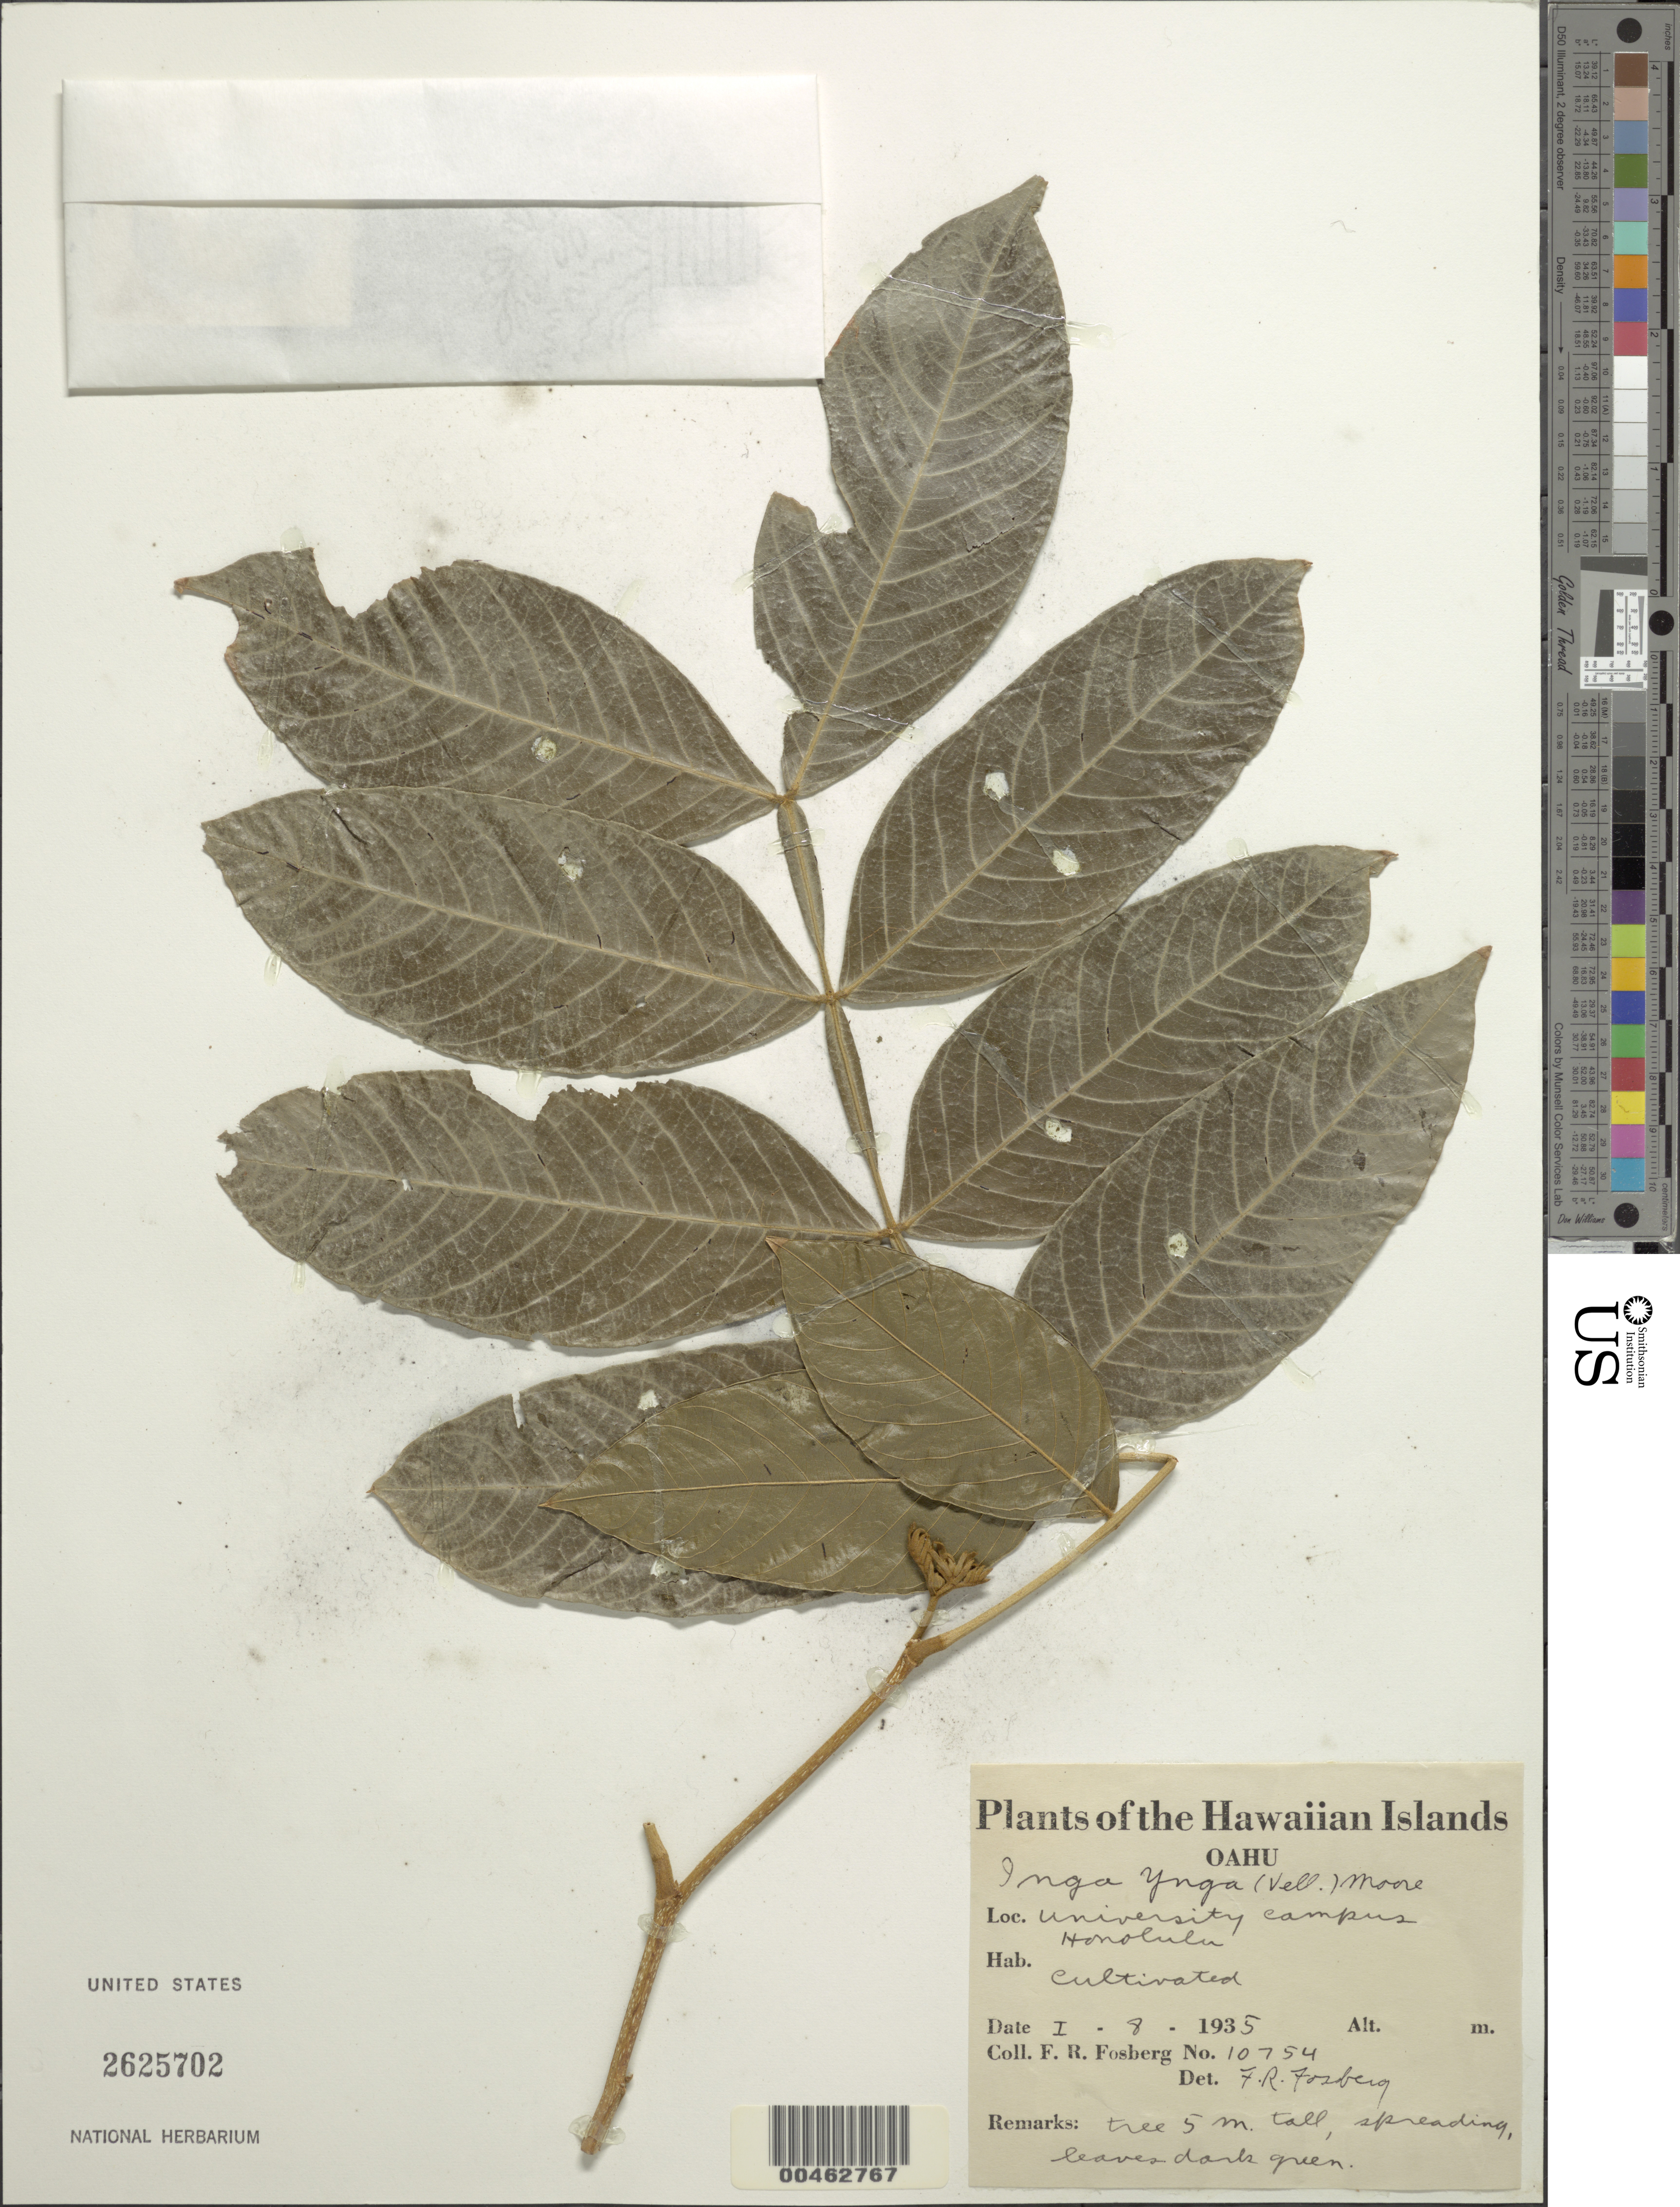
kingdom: Plantae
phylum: Tracheophyta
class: Magnoliopsida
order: Fabales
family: Fabaceae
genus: Inga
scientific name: Inga ynga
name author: (Vell.) J.W. Moore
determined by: Fosberg, F. R.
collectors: F. R. Fosberg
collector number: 10754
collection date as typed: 8 Jan 1935 or 1 Aug 1935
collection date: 1935-01-08 or 1935-08-01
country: United States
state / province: Hawaii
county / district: Honolulu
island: Oahu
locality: University campus Honolulu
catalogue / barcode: US 2625702